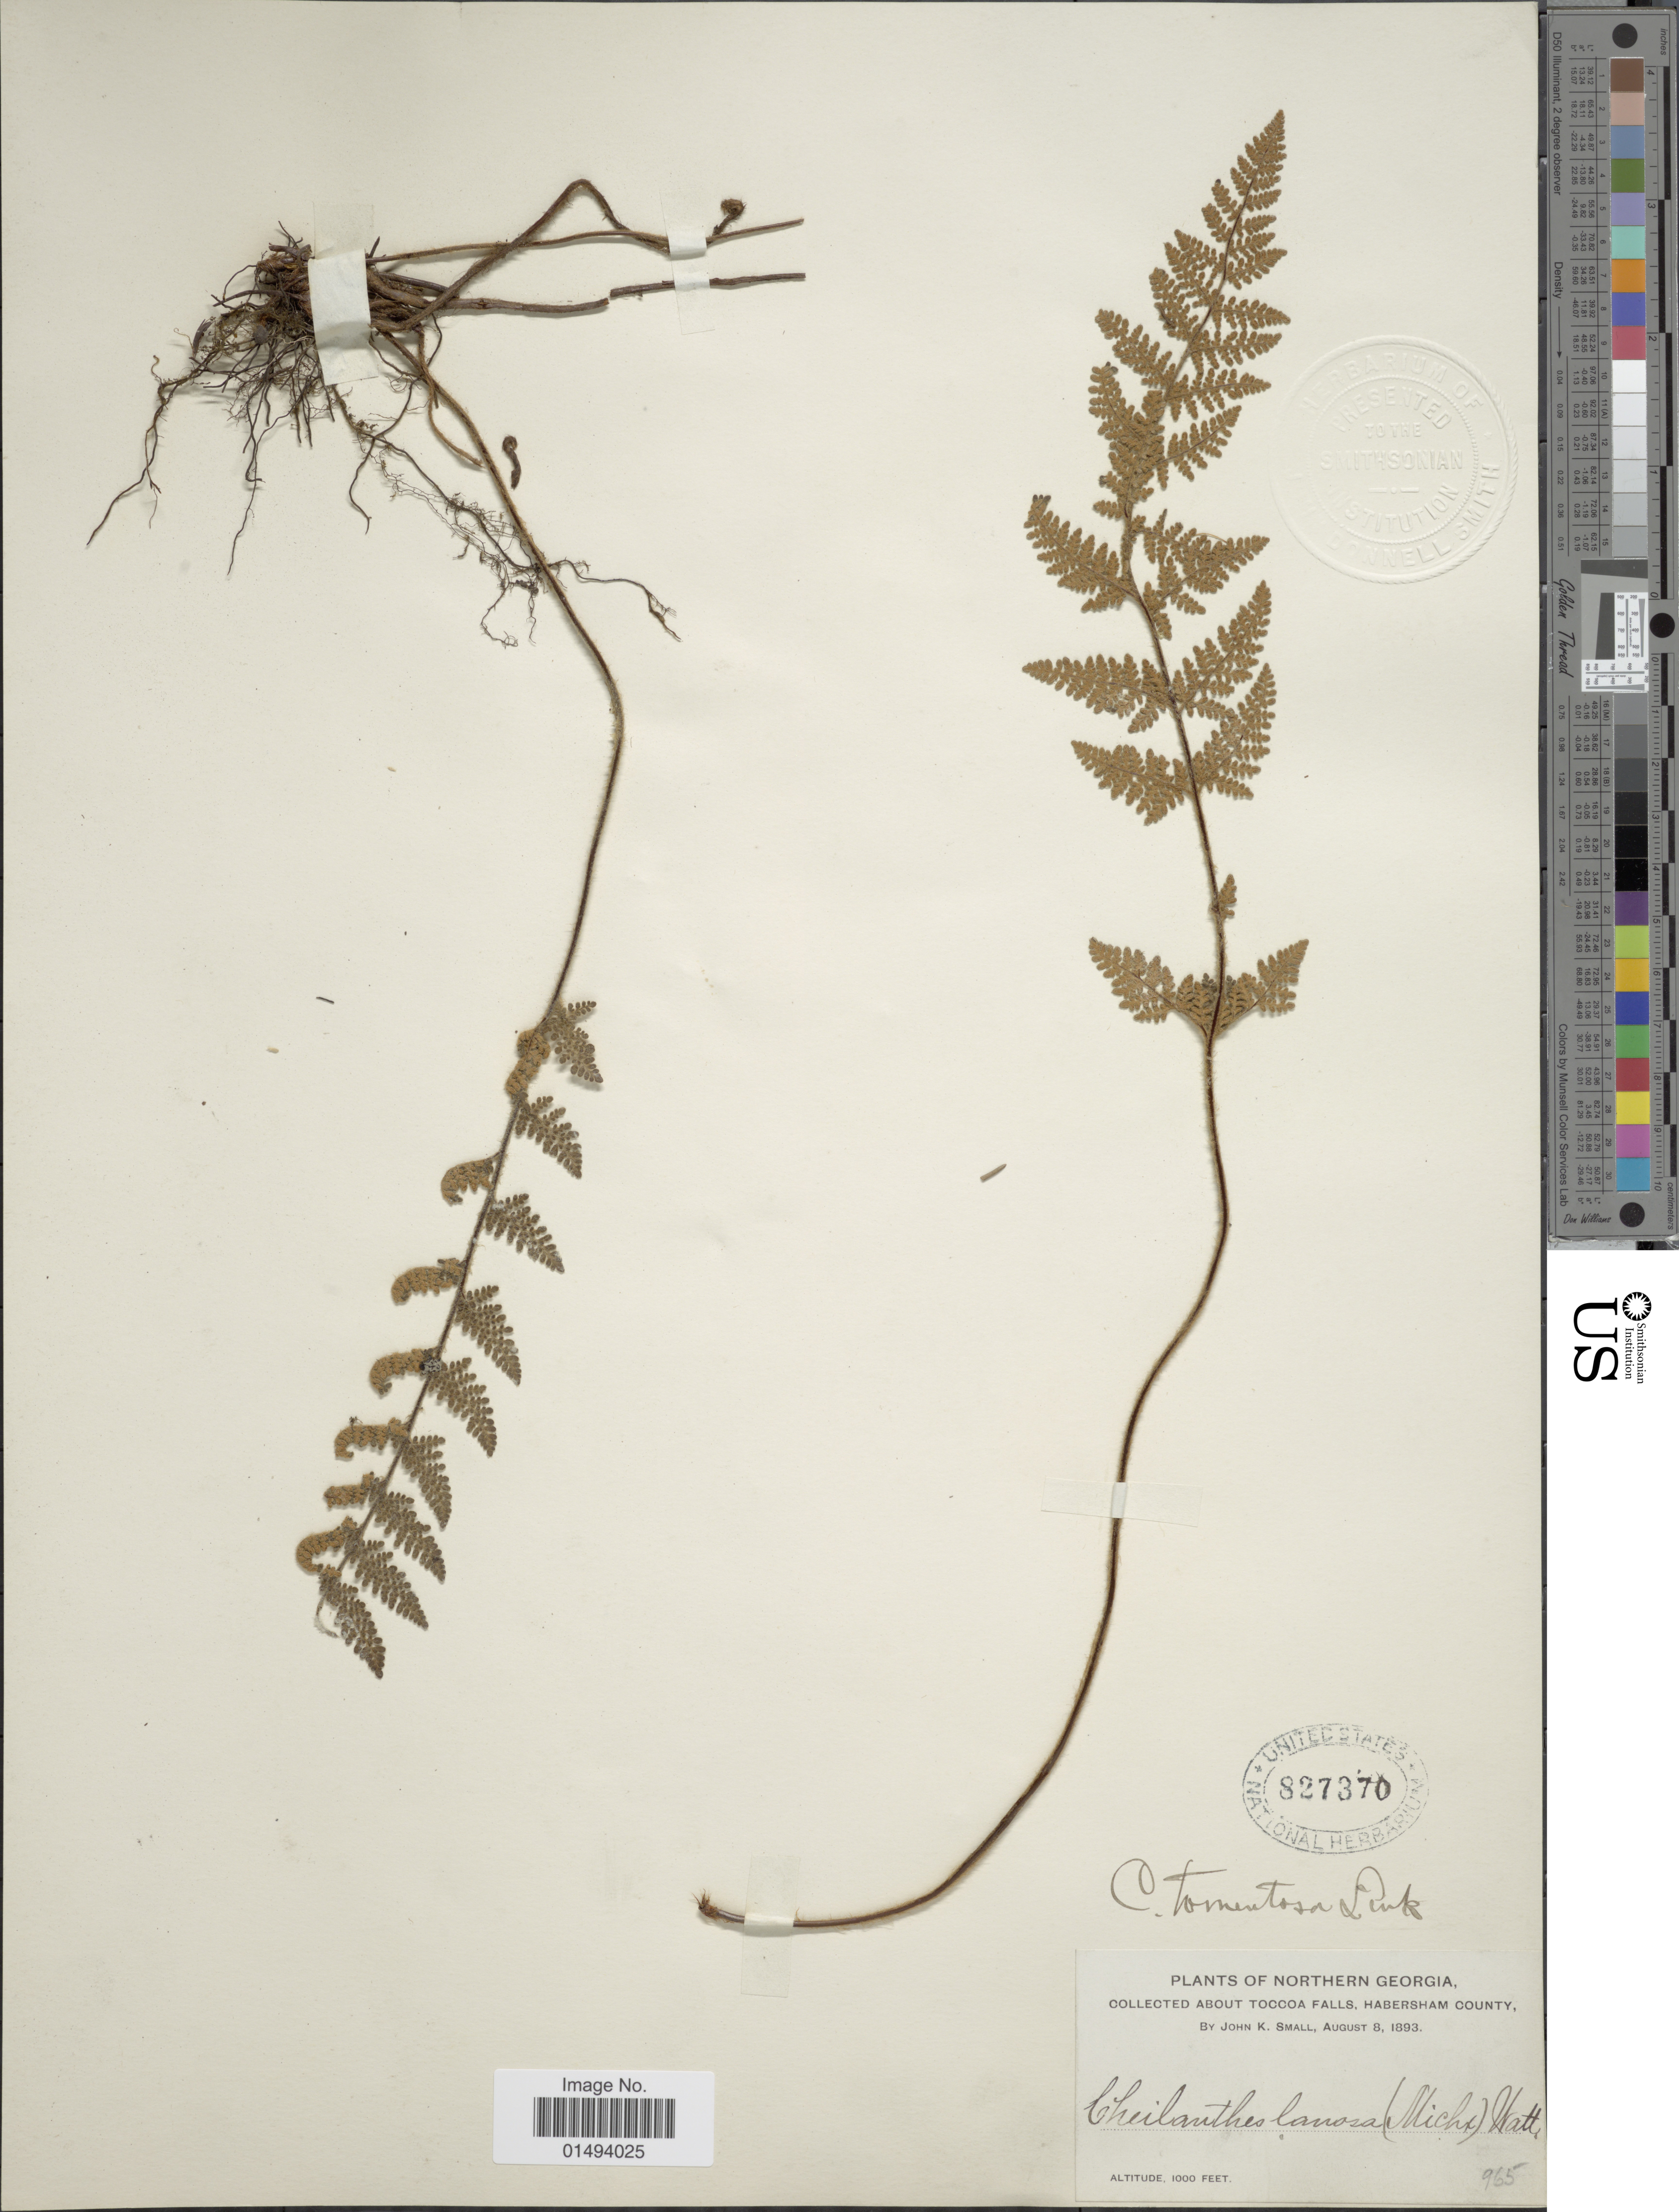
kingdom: Plantae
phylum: Tracheophyta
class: Polypodiopsida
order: Polypodiales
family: Pteridaceae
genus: Myriopteris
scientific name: Myriopteris tomentosa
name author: (Link) Fée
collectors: J. K. Small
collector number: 965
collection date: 1893-08-08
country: United States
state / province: Georgia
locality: Northern Georgia, collected about Toccoa Falls, Habersham County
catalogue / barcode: US 827370